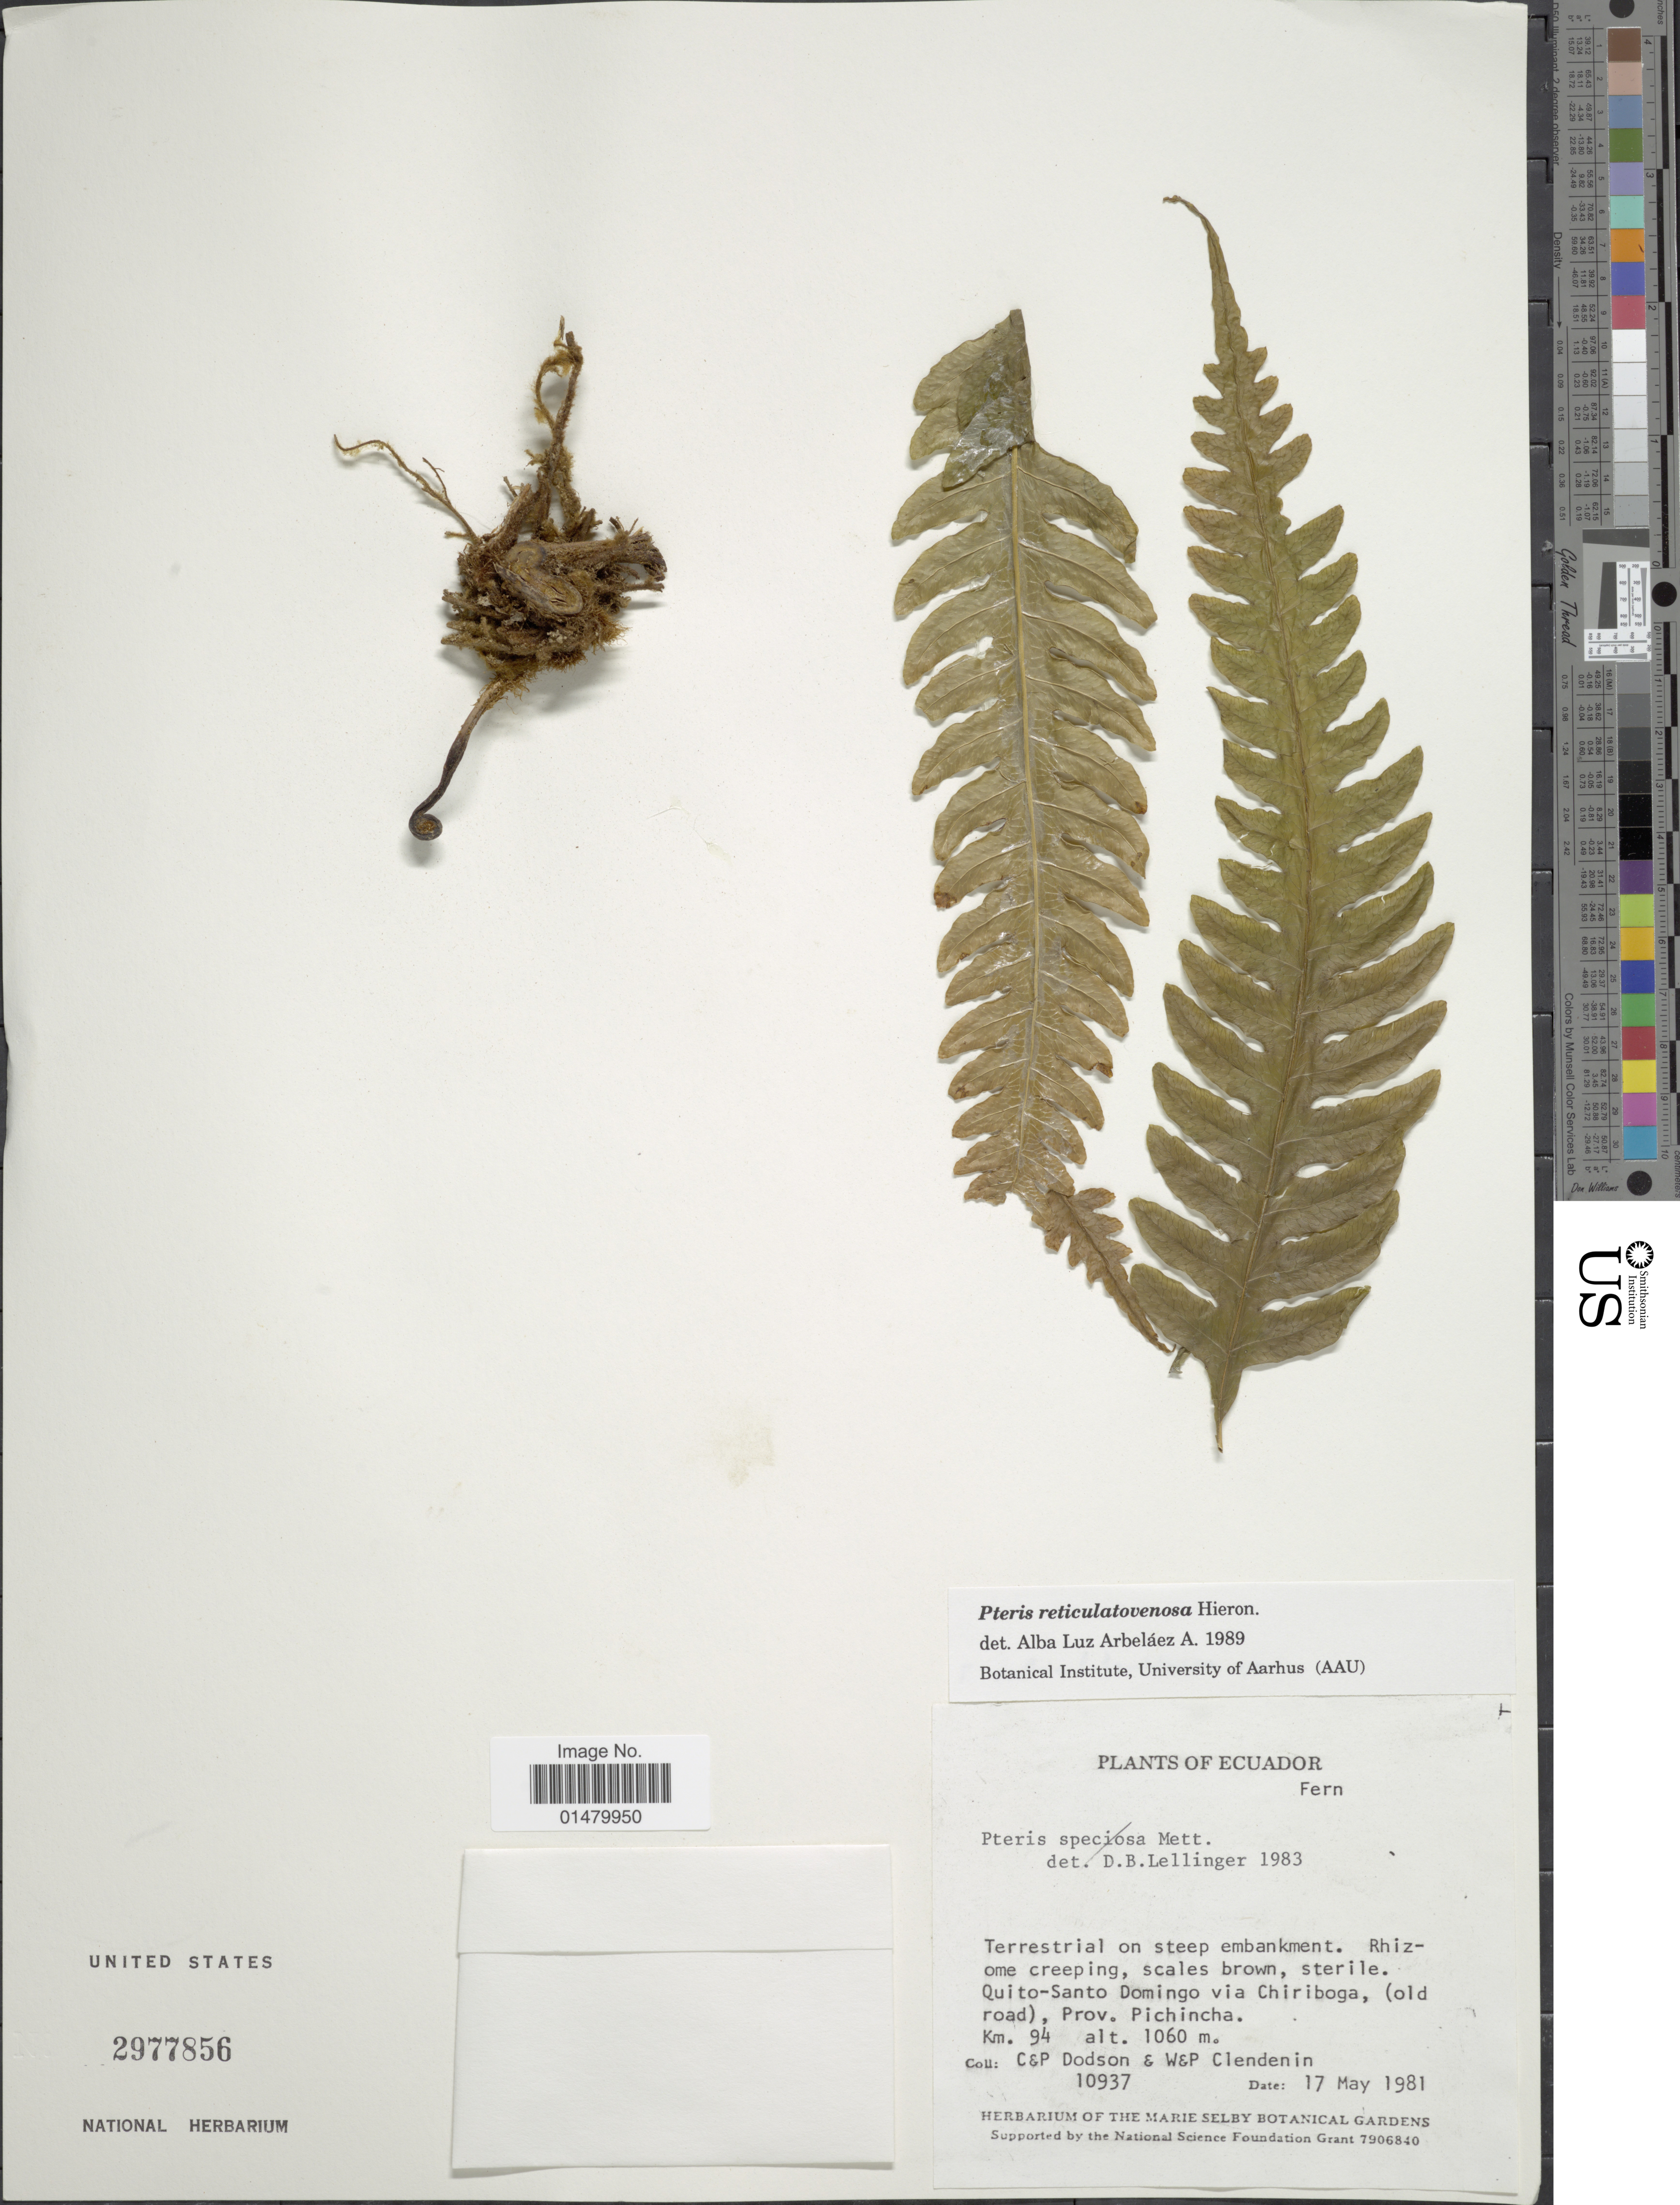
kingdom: Plantae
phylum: Tracheophyta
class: Polypodiopsida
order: Polypodiales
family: Pteridaceae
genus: Pteris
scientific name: Pteris reticulatovenosa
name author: Hieron.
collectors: C. Dodson, P. M. Dodson, W. Clendenin & P. Clendenin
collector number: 10937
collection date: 1981-05-17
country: Ecuador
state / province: Pichincha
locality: Quito-Santo Domingo via Chiriboga, (old road), Prov. Pichincha.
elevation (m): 1060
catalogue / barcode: US 2977856